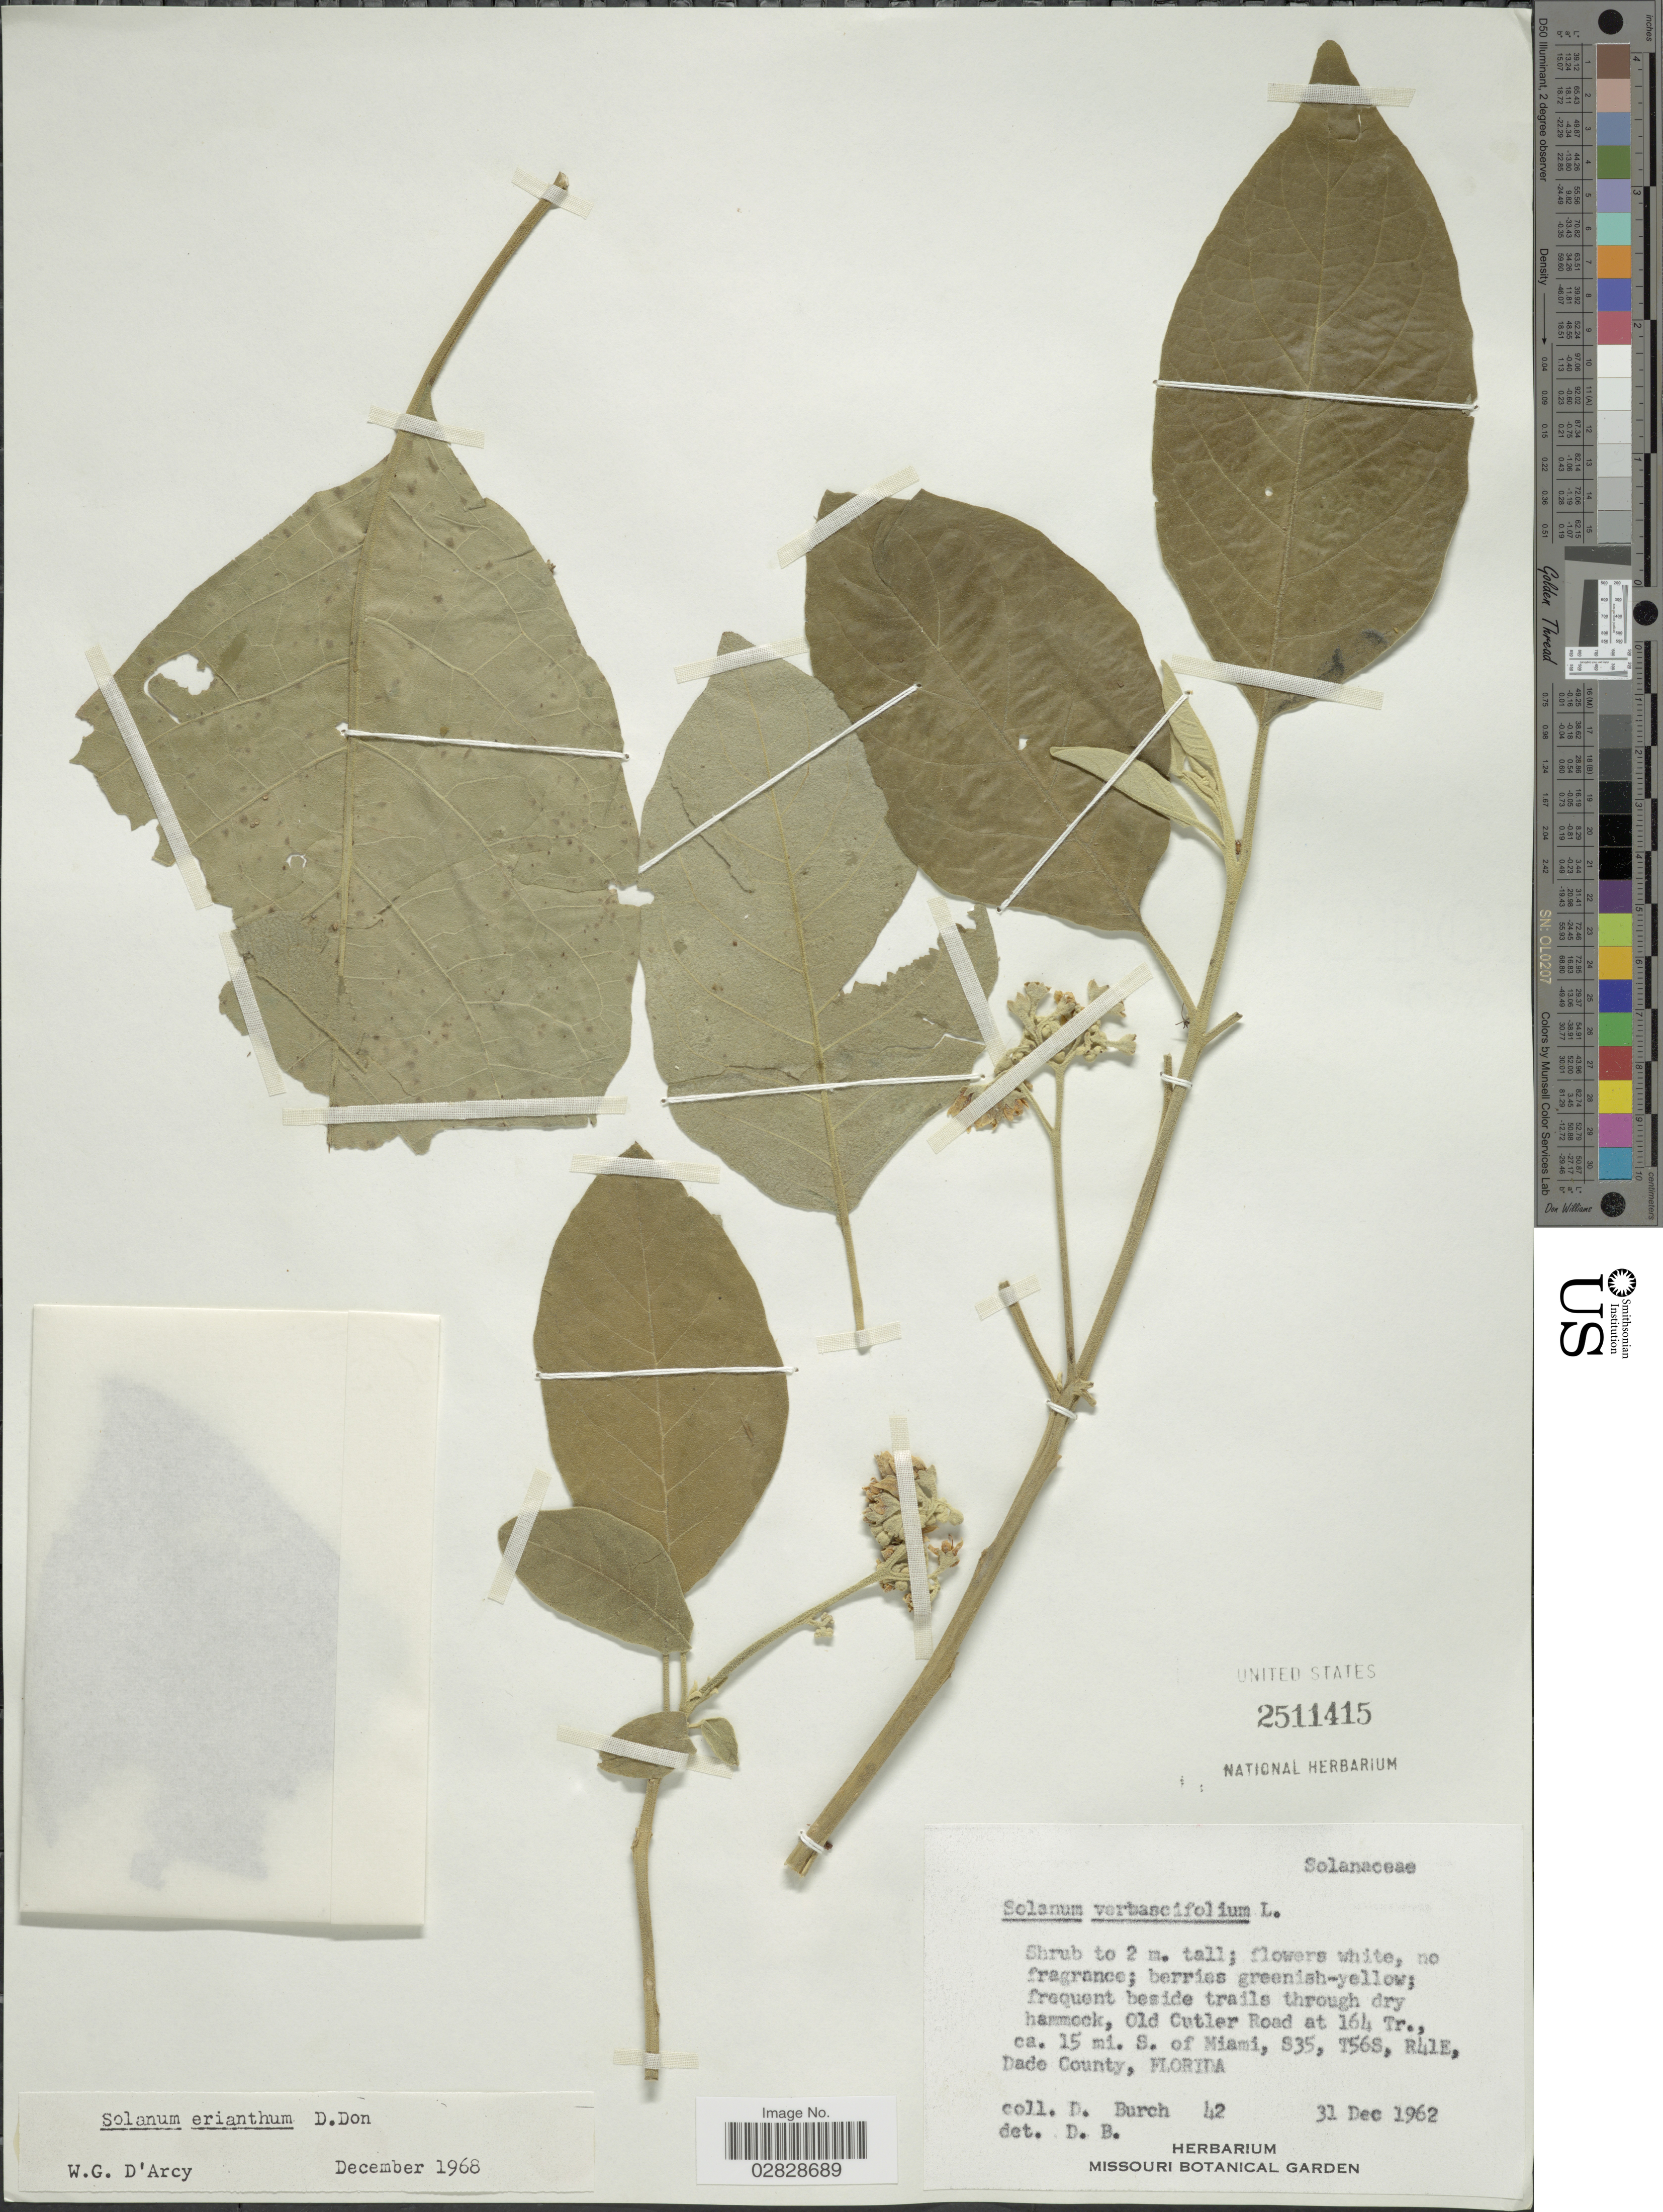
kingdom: Plantae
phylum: Tracheophyta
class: Magnoliopsida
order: Solanales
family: Solanaceae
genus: Solanum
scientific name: Solanum erianthum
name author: D. Don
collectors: D. Burch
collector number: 42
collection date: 1962-12-31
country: United States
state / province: Florida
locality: Frequent beside trails through dry hammock, Old Cutler Road at 164 Tr., ca. 15 mi. S. of Miami, S35, T56S, R41E, Dade County.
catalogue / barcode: US 2511415